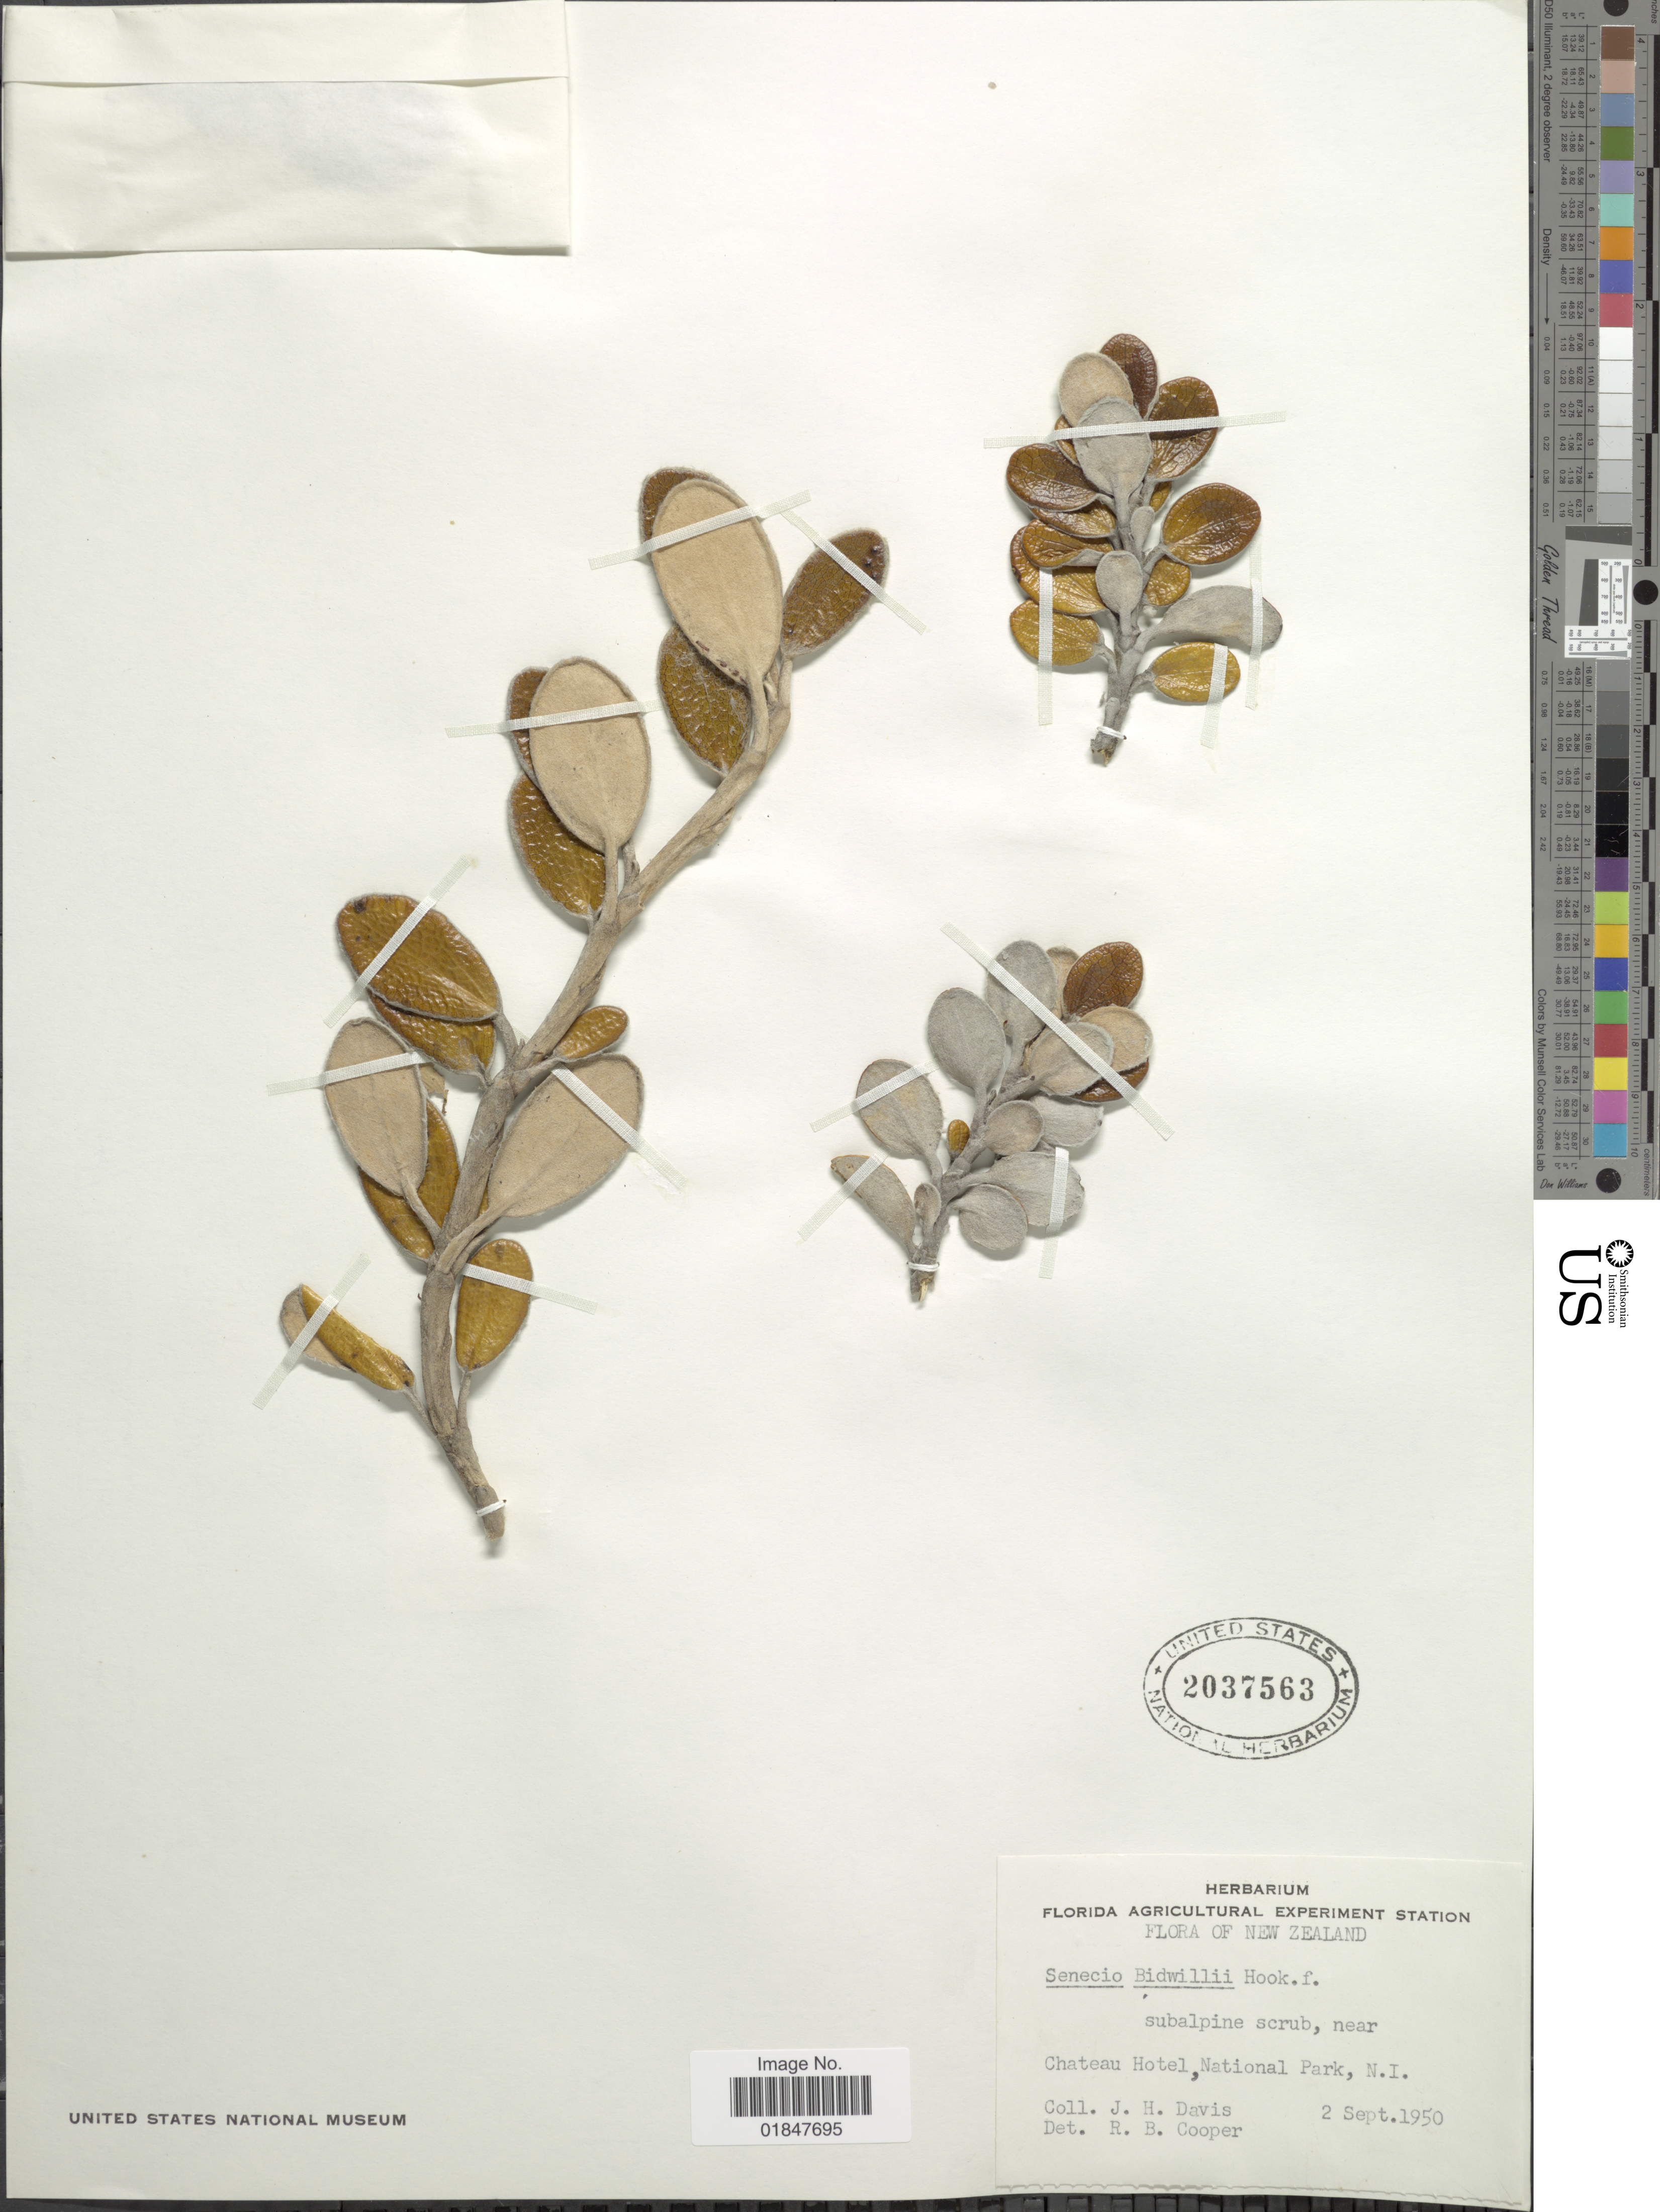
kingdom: Plantae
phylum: Tracheophyta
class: Magnoliopsida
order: Asterales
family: Asteraceae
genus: Brachyglottis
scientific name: Brachyglottis bidwillii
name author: (Hook. f.) B. Nord.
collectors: J. Davis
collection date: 1950-09-02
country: New Zealand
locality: Chateau Hotel, National Park, N. I.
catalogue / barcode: US 2037563